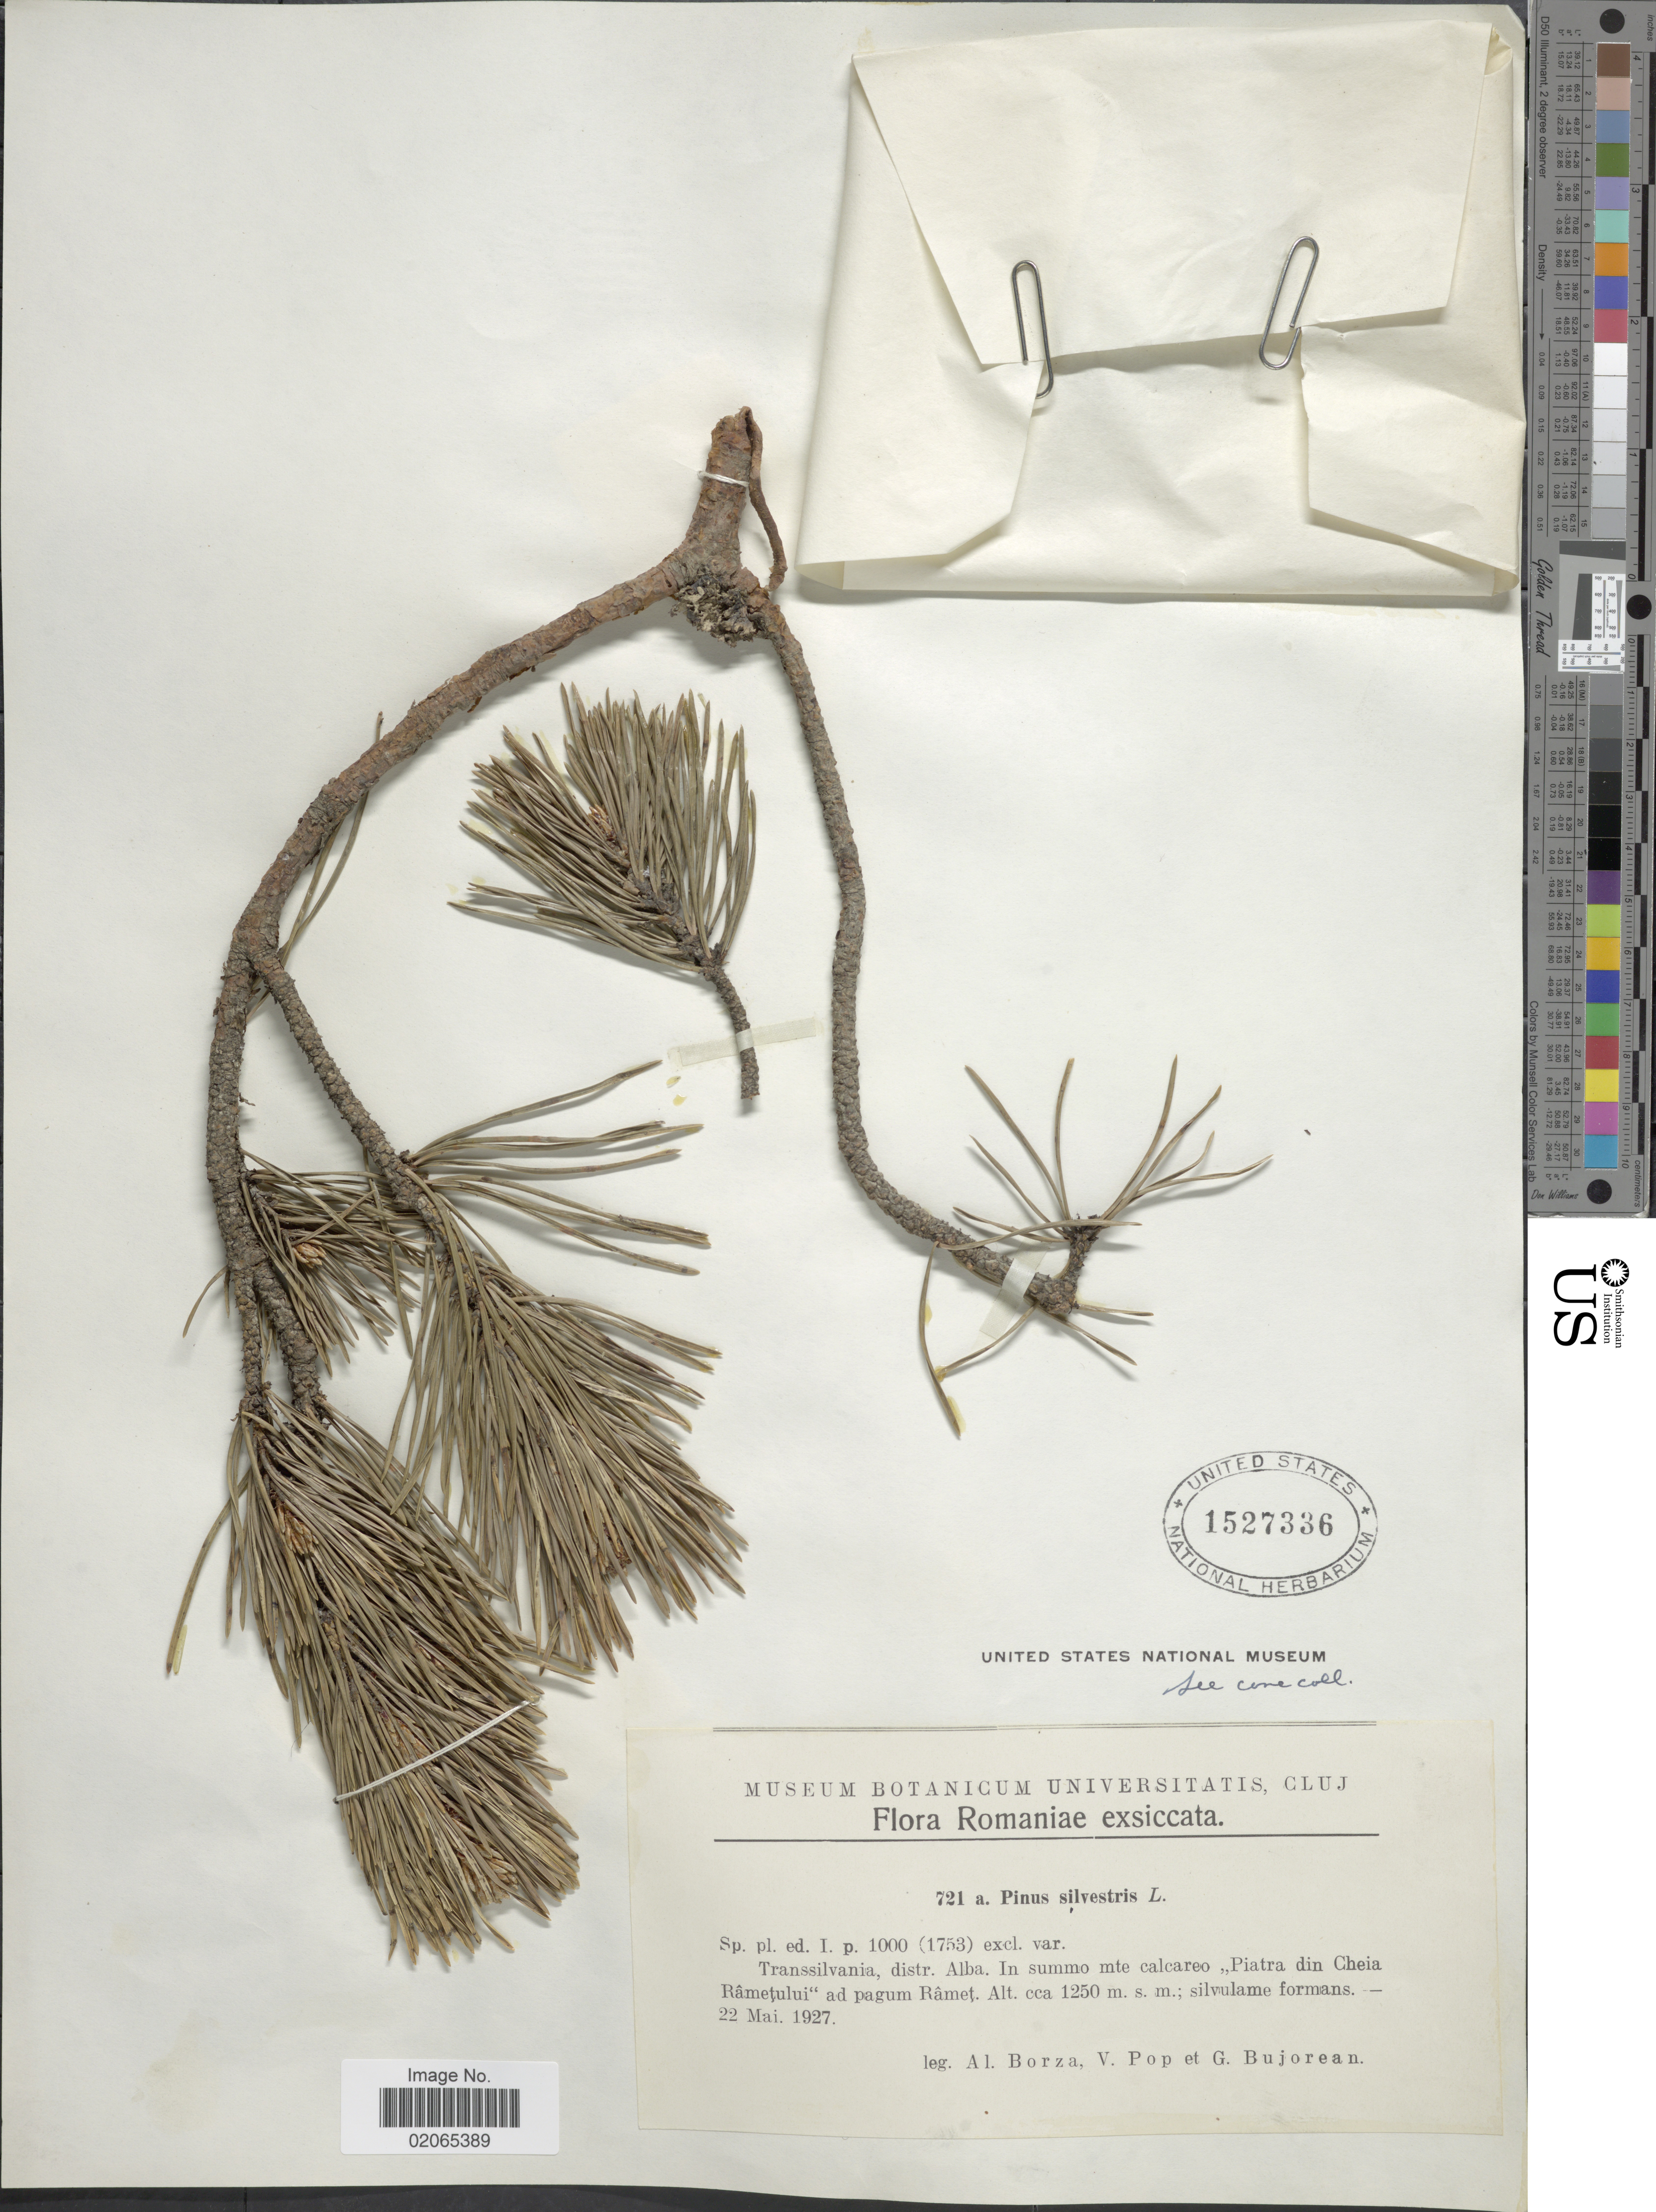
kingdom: Plantae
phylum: Tracheophyta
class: Pinopsida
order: Pinales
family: Pinaceae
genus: Pinus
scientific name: Pinus sylvestris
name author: L.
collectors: A. Borza, V. Pop & G. Bujorean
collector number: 721a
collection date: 1927-05-22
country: Romania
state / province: Alba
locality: Transsilvania, distr. Alba. In summo mte calcareo Piatra din Cheia Râmetului ad pagum Râmet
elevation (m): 1250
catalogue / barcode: US 1527336